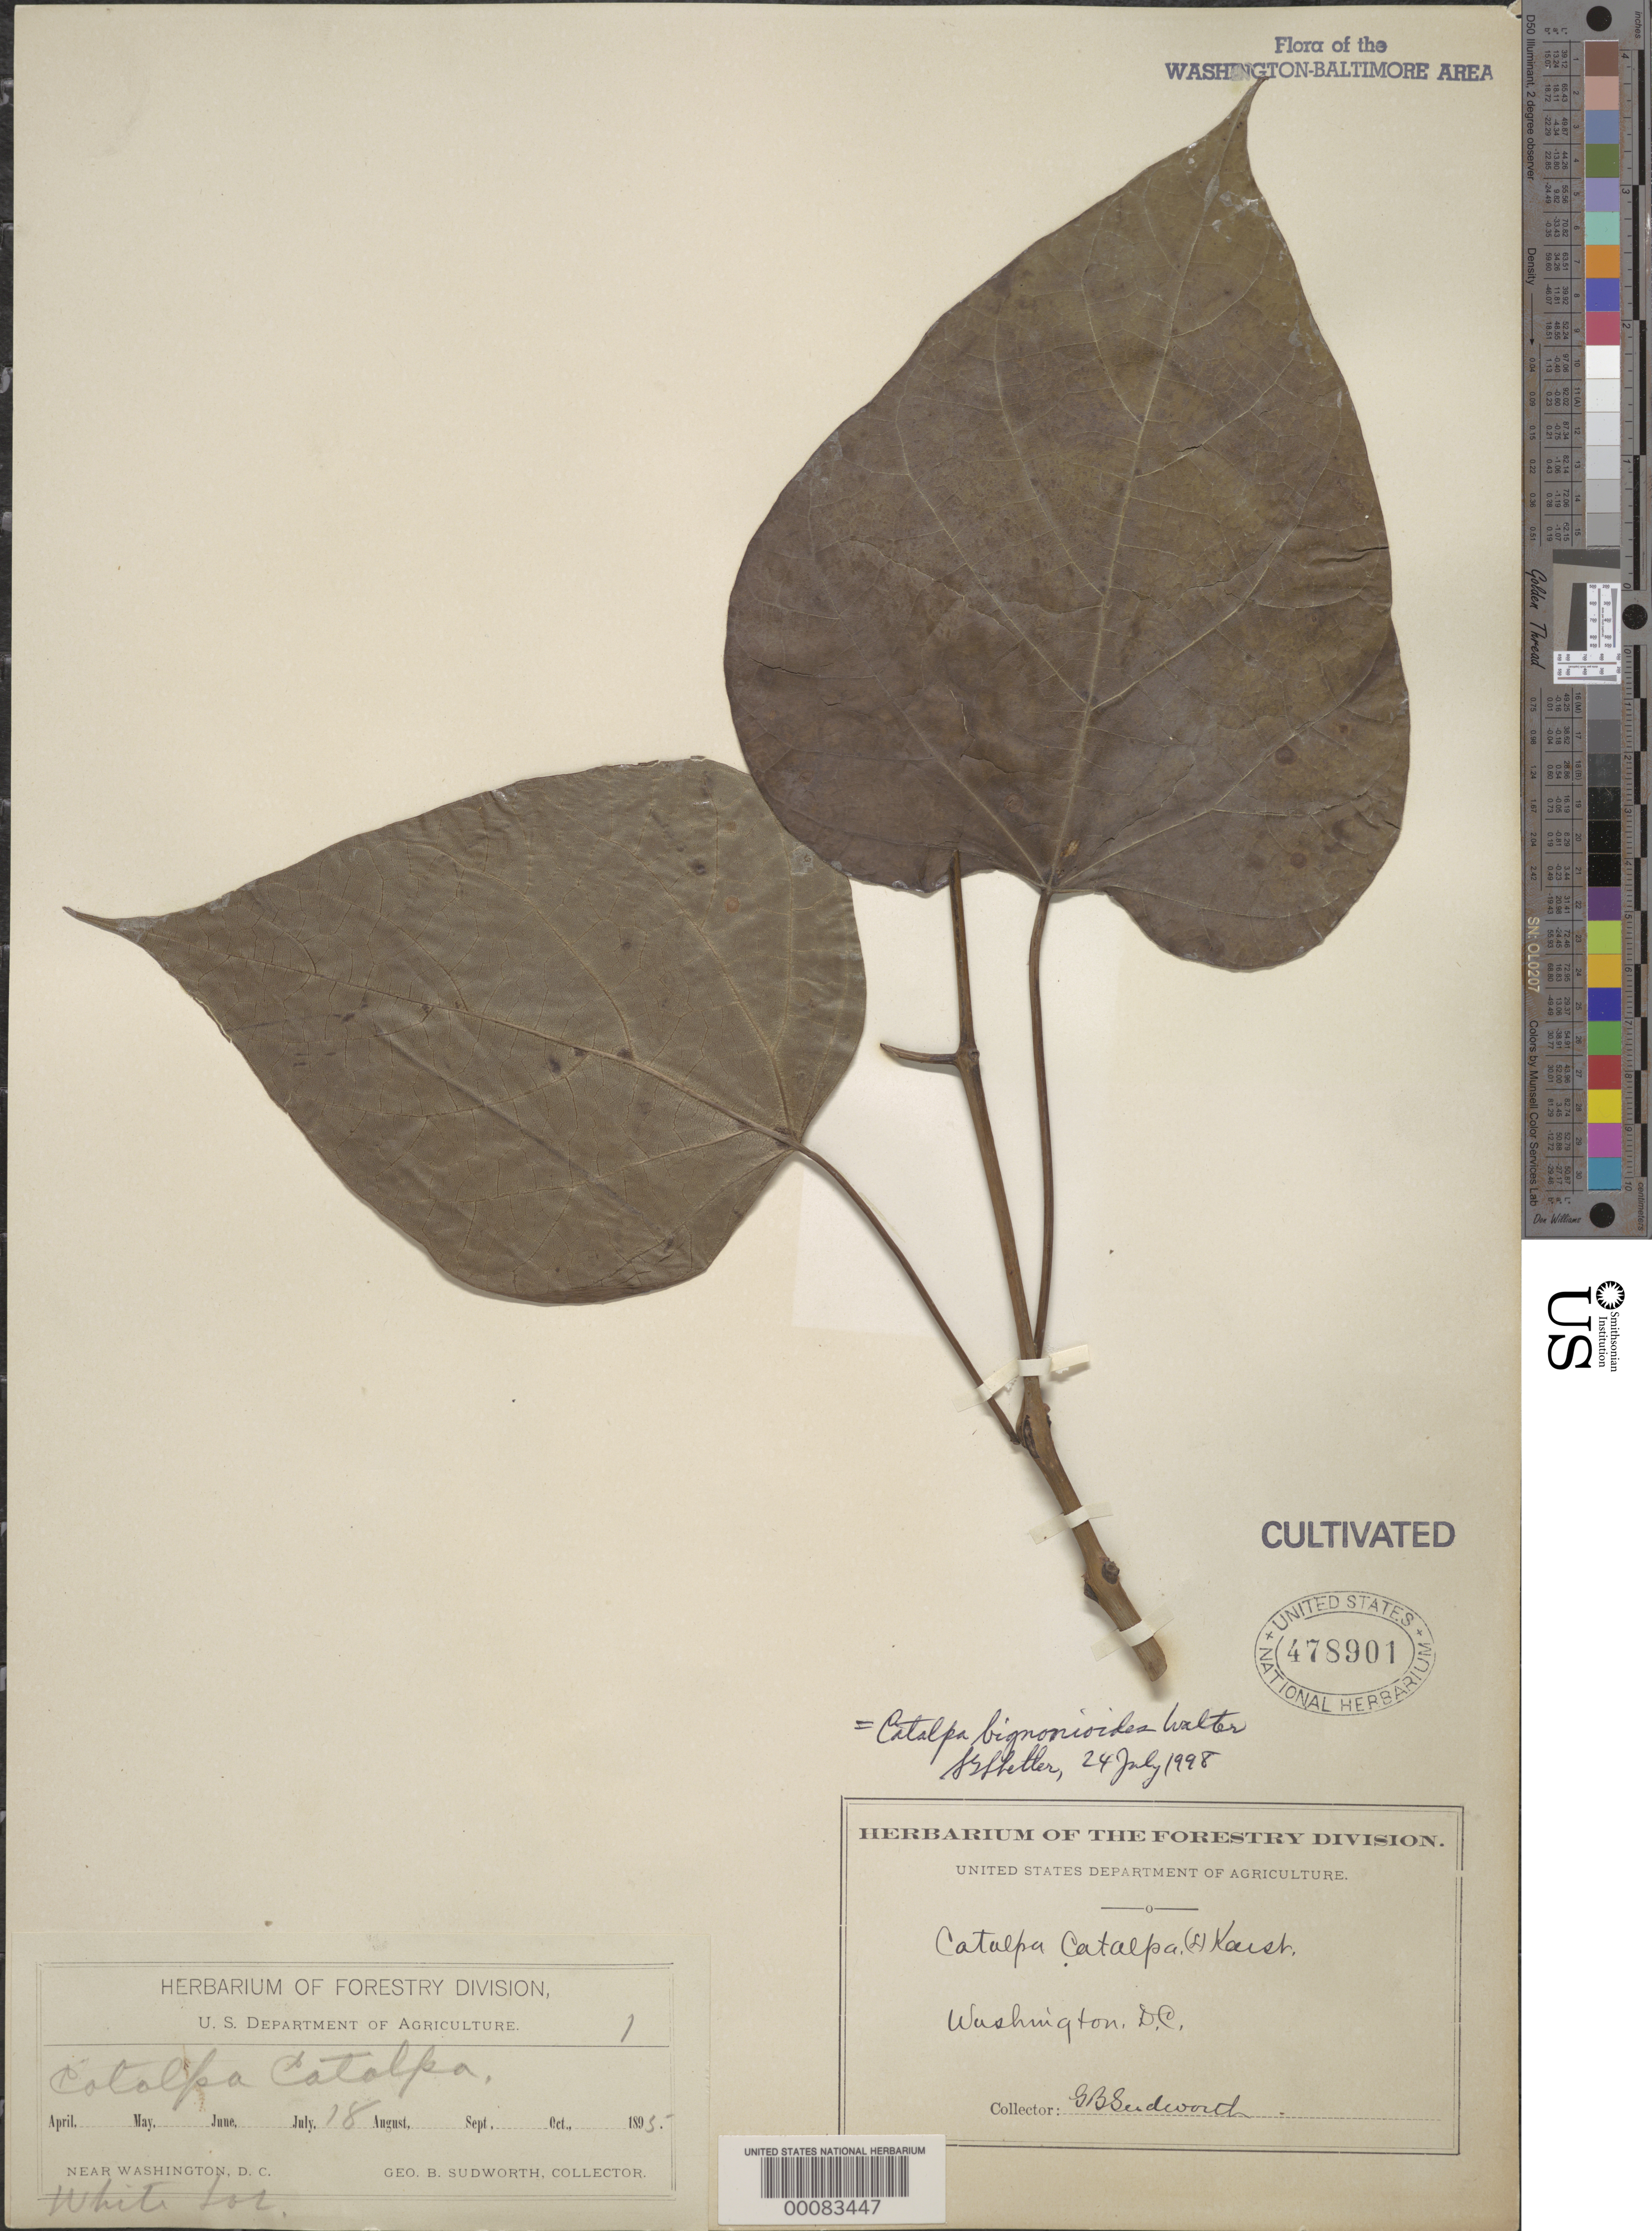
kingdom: Plantae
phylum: Tracheophyta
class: Magnoliopsida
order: Lamiales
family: Bignoniaceae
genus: Catalpa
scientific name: Catalpa bignonioides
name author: Walter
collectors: G. B. Sudworth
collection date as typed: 18 Jul 1895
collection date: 1895-07-18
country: United States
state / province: District of Columbia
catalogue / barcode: US 478901